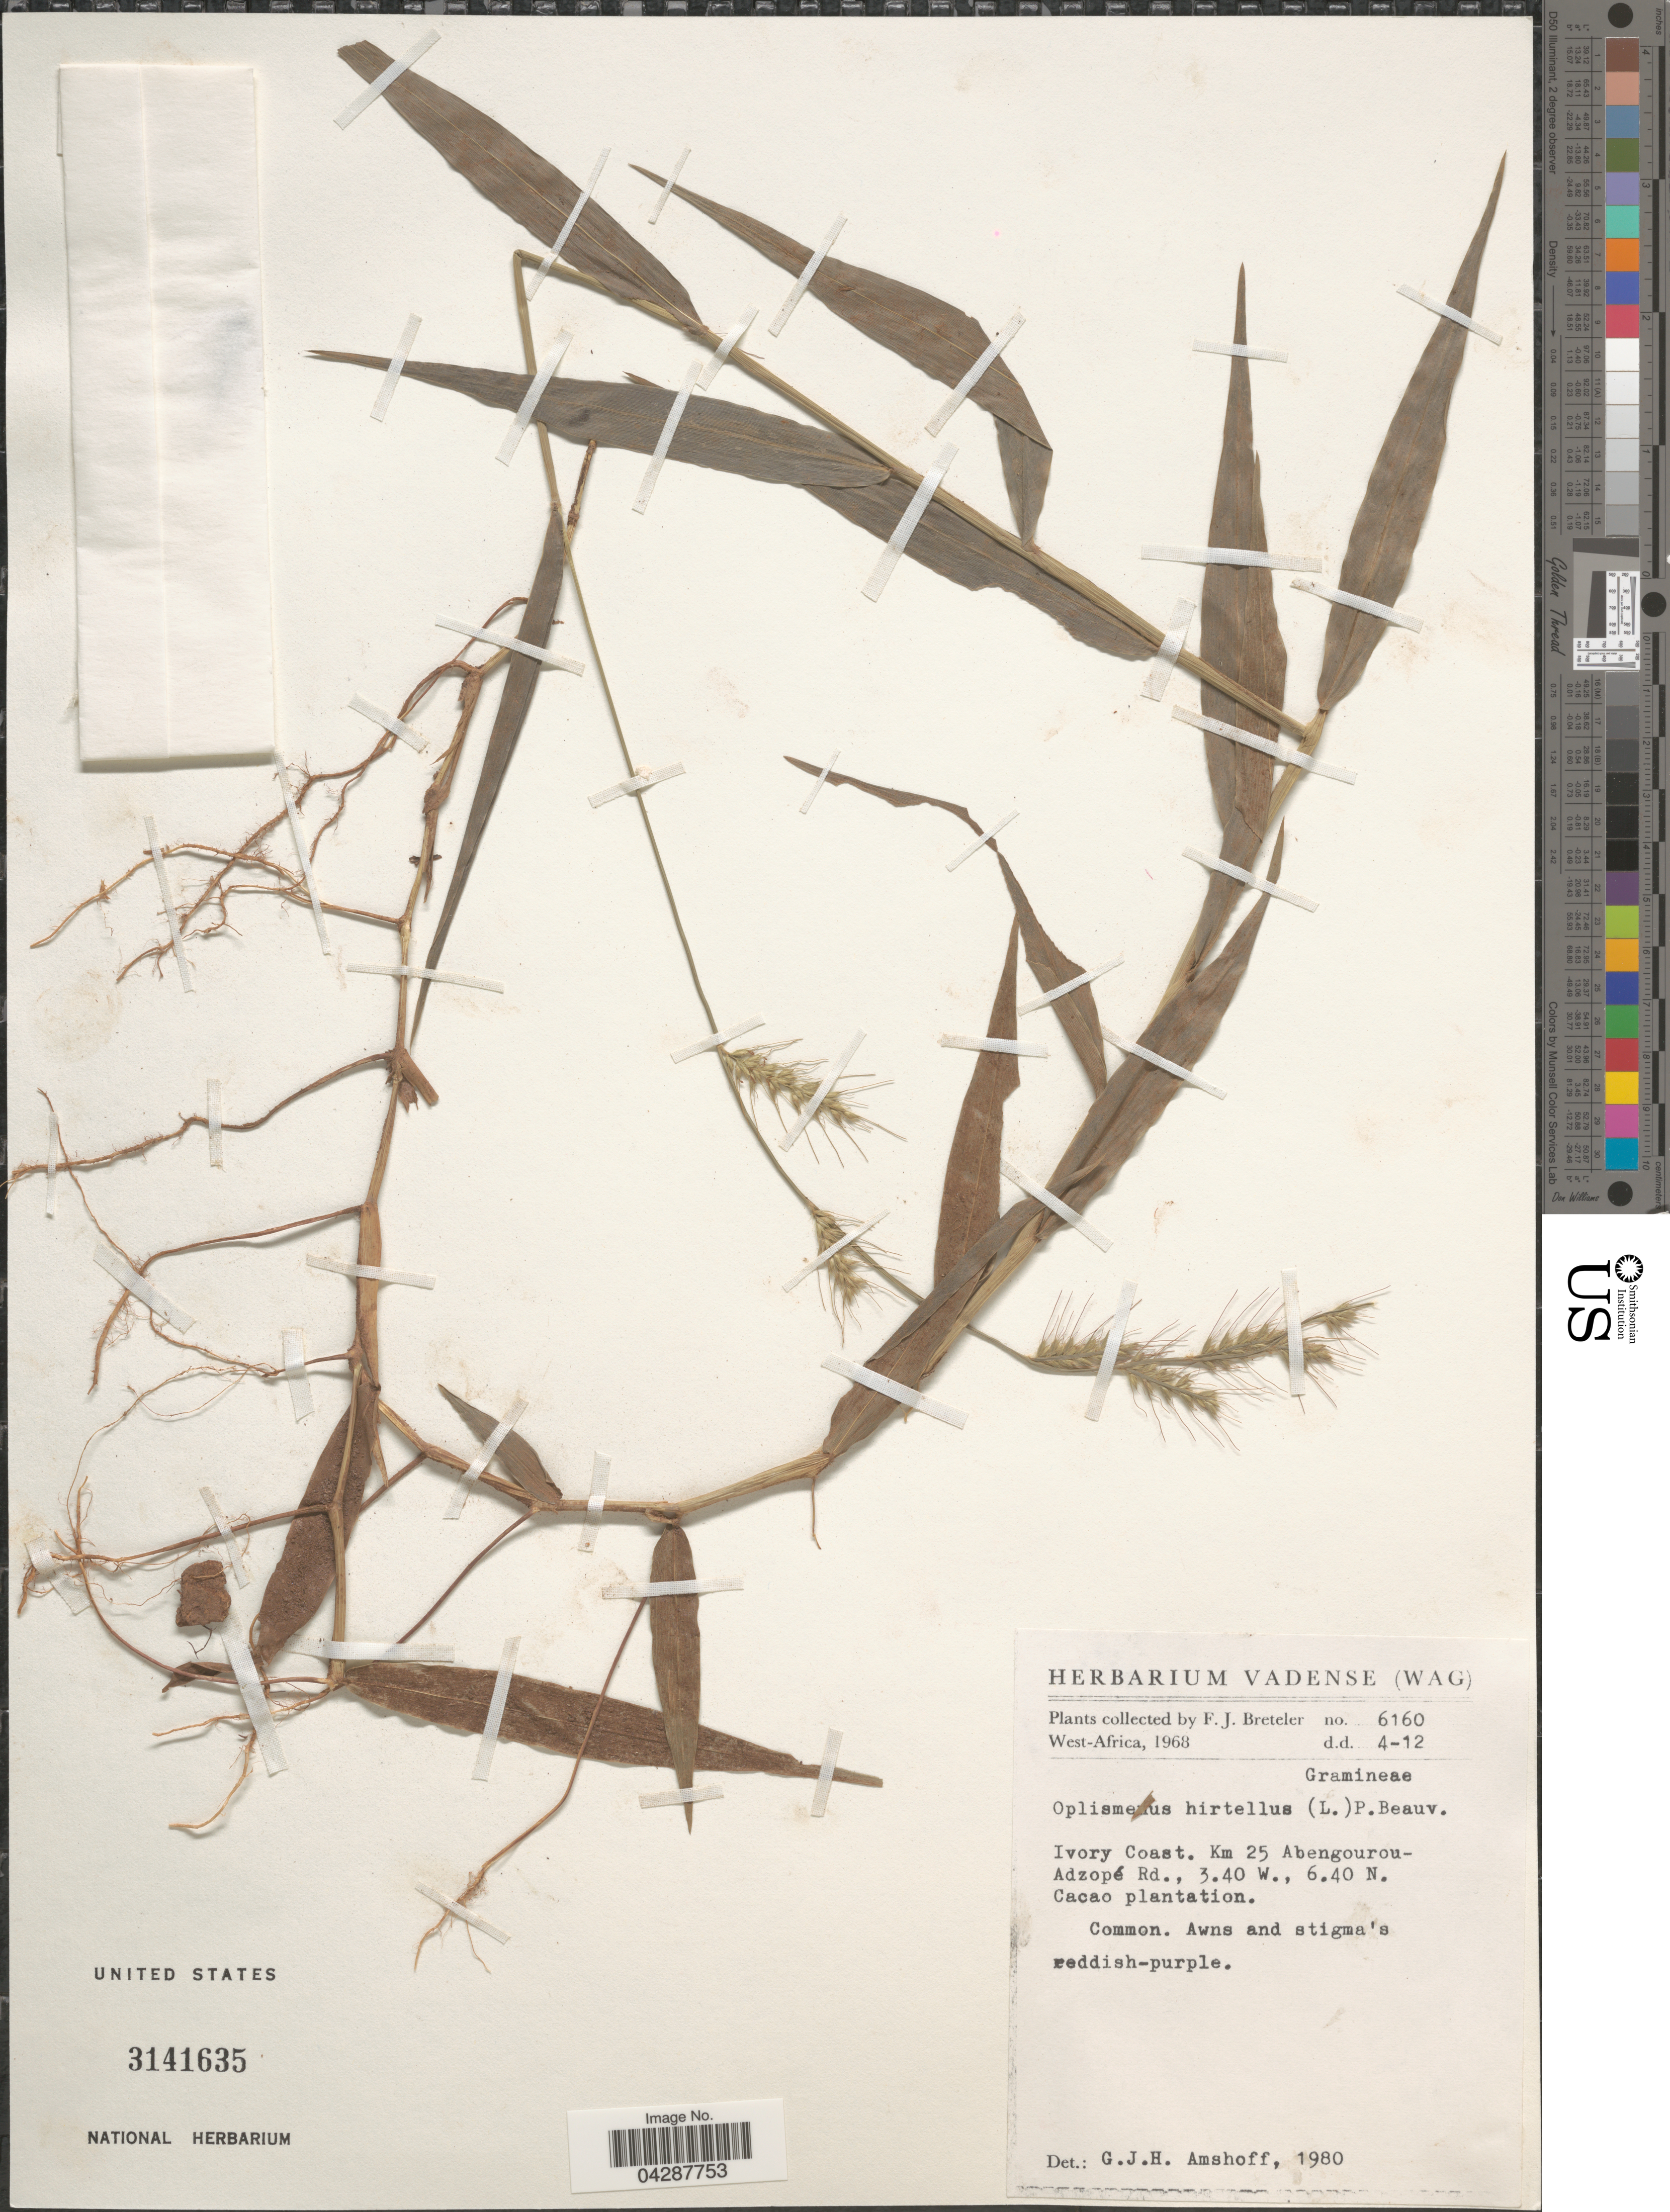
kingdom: Plantae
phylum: Tracheophyta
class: Liliopsida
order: Poales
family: Poaceae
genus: Oplismenus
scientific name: Oplismenus hirtellus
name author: (L.) P. Beauv.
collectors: F. J. Breteler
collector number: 6160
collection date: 1968-12-04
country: Ivory Coast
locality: West-Africa. Km 25 Abengourou-Adzopé Rd. Cacao plantation.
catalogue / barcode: US 3141635